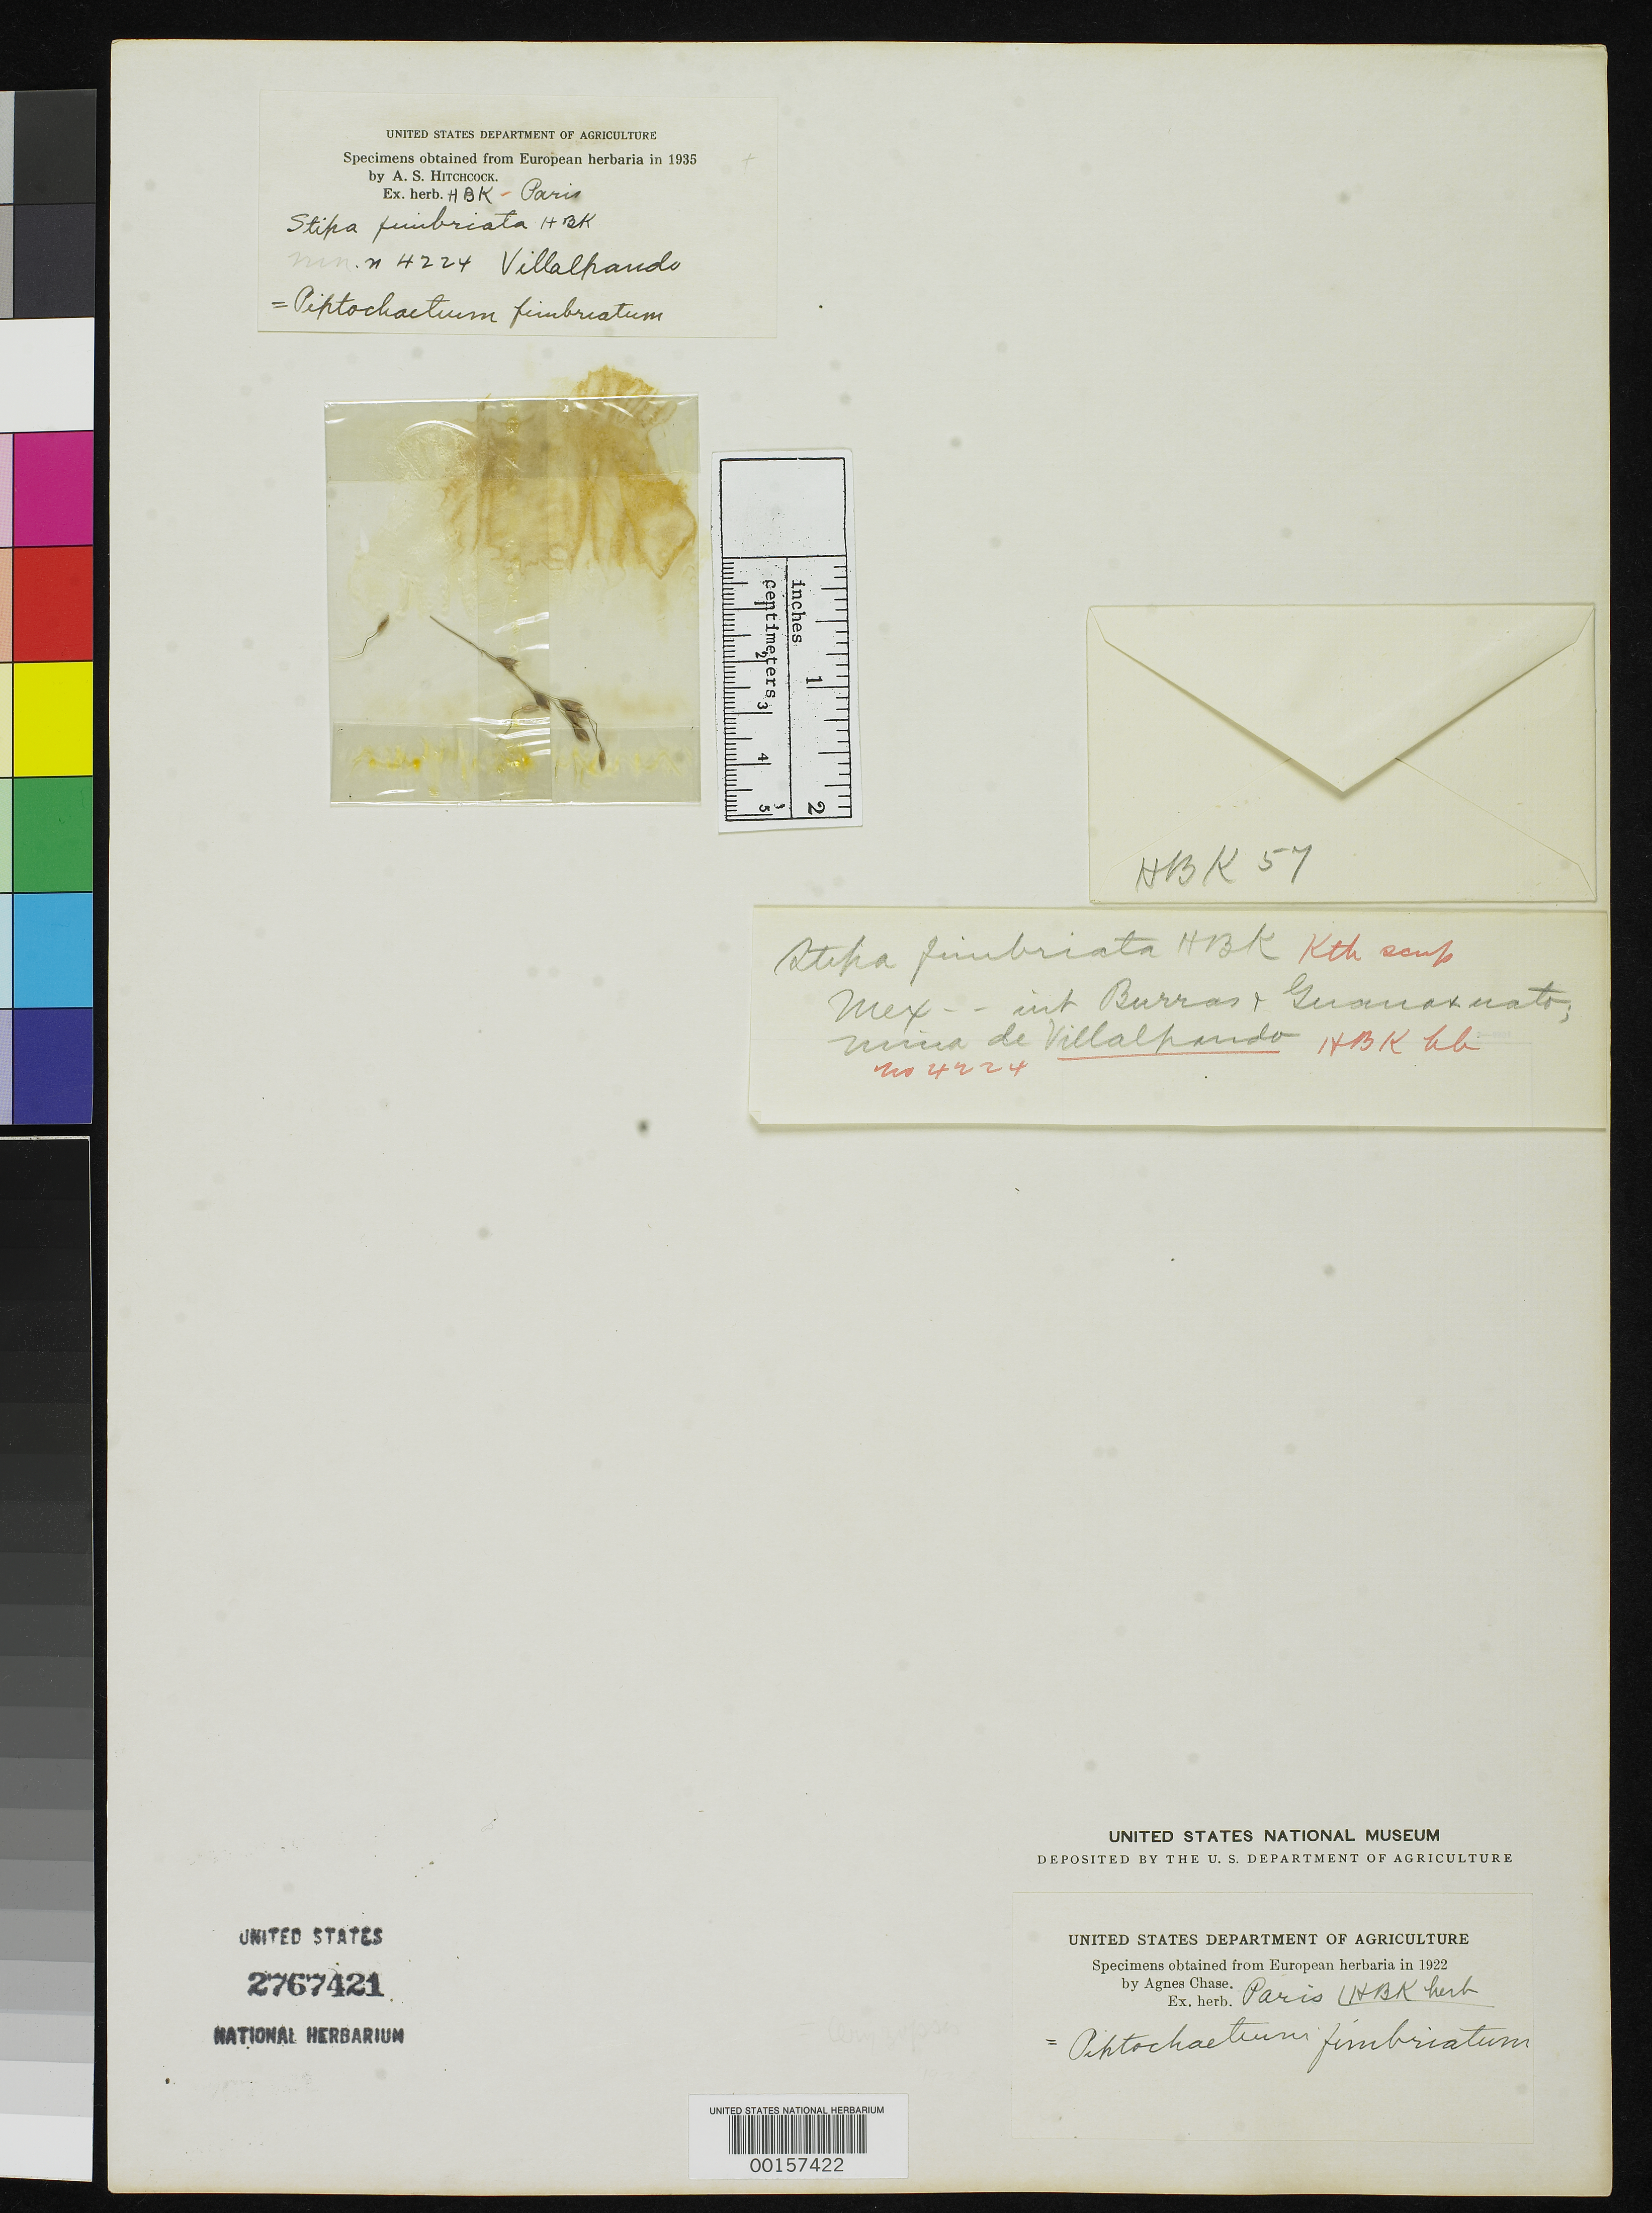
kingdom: Plantae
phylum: Tracheophyta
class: Liliopsida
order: Poales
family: Poaceae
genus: Stipa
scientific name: Stipa fimbriata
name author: Kunth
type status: Type Fragment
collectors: ex herb. H.B.K.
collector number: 4224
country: Mexico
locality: Between Burras and Guanaxuato, Villalpando.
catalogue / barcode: US 2767421